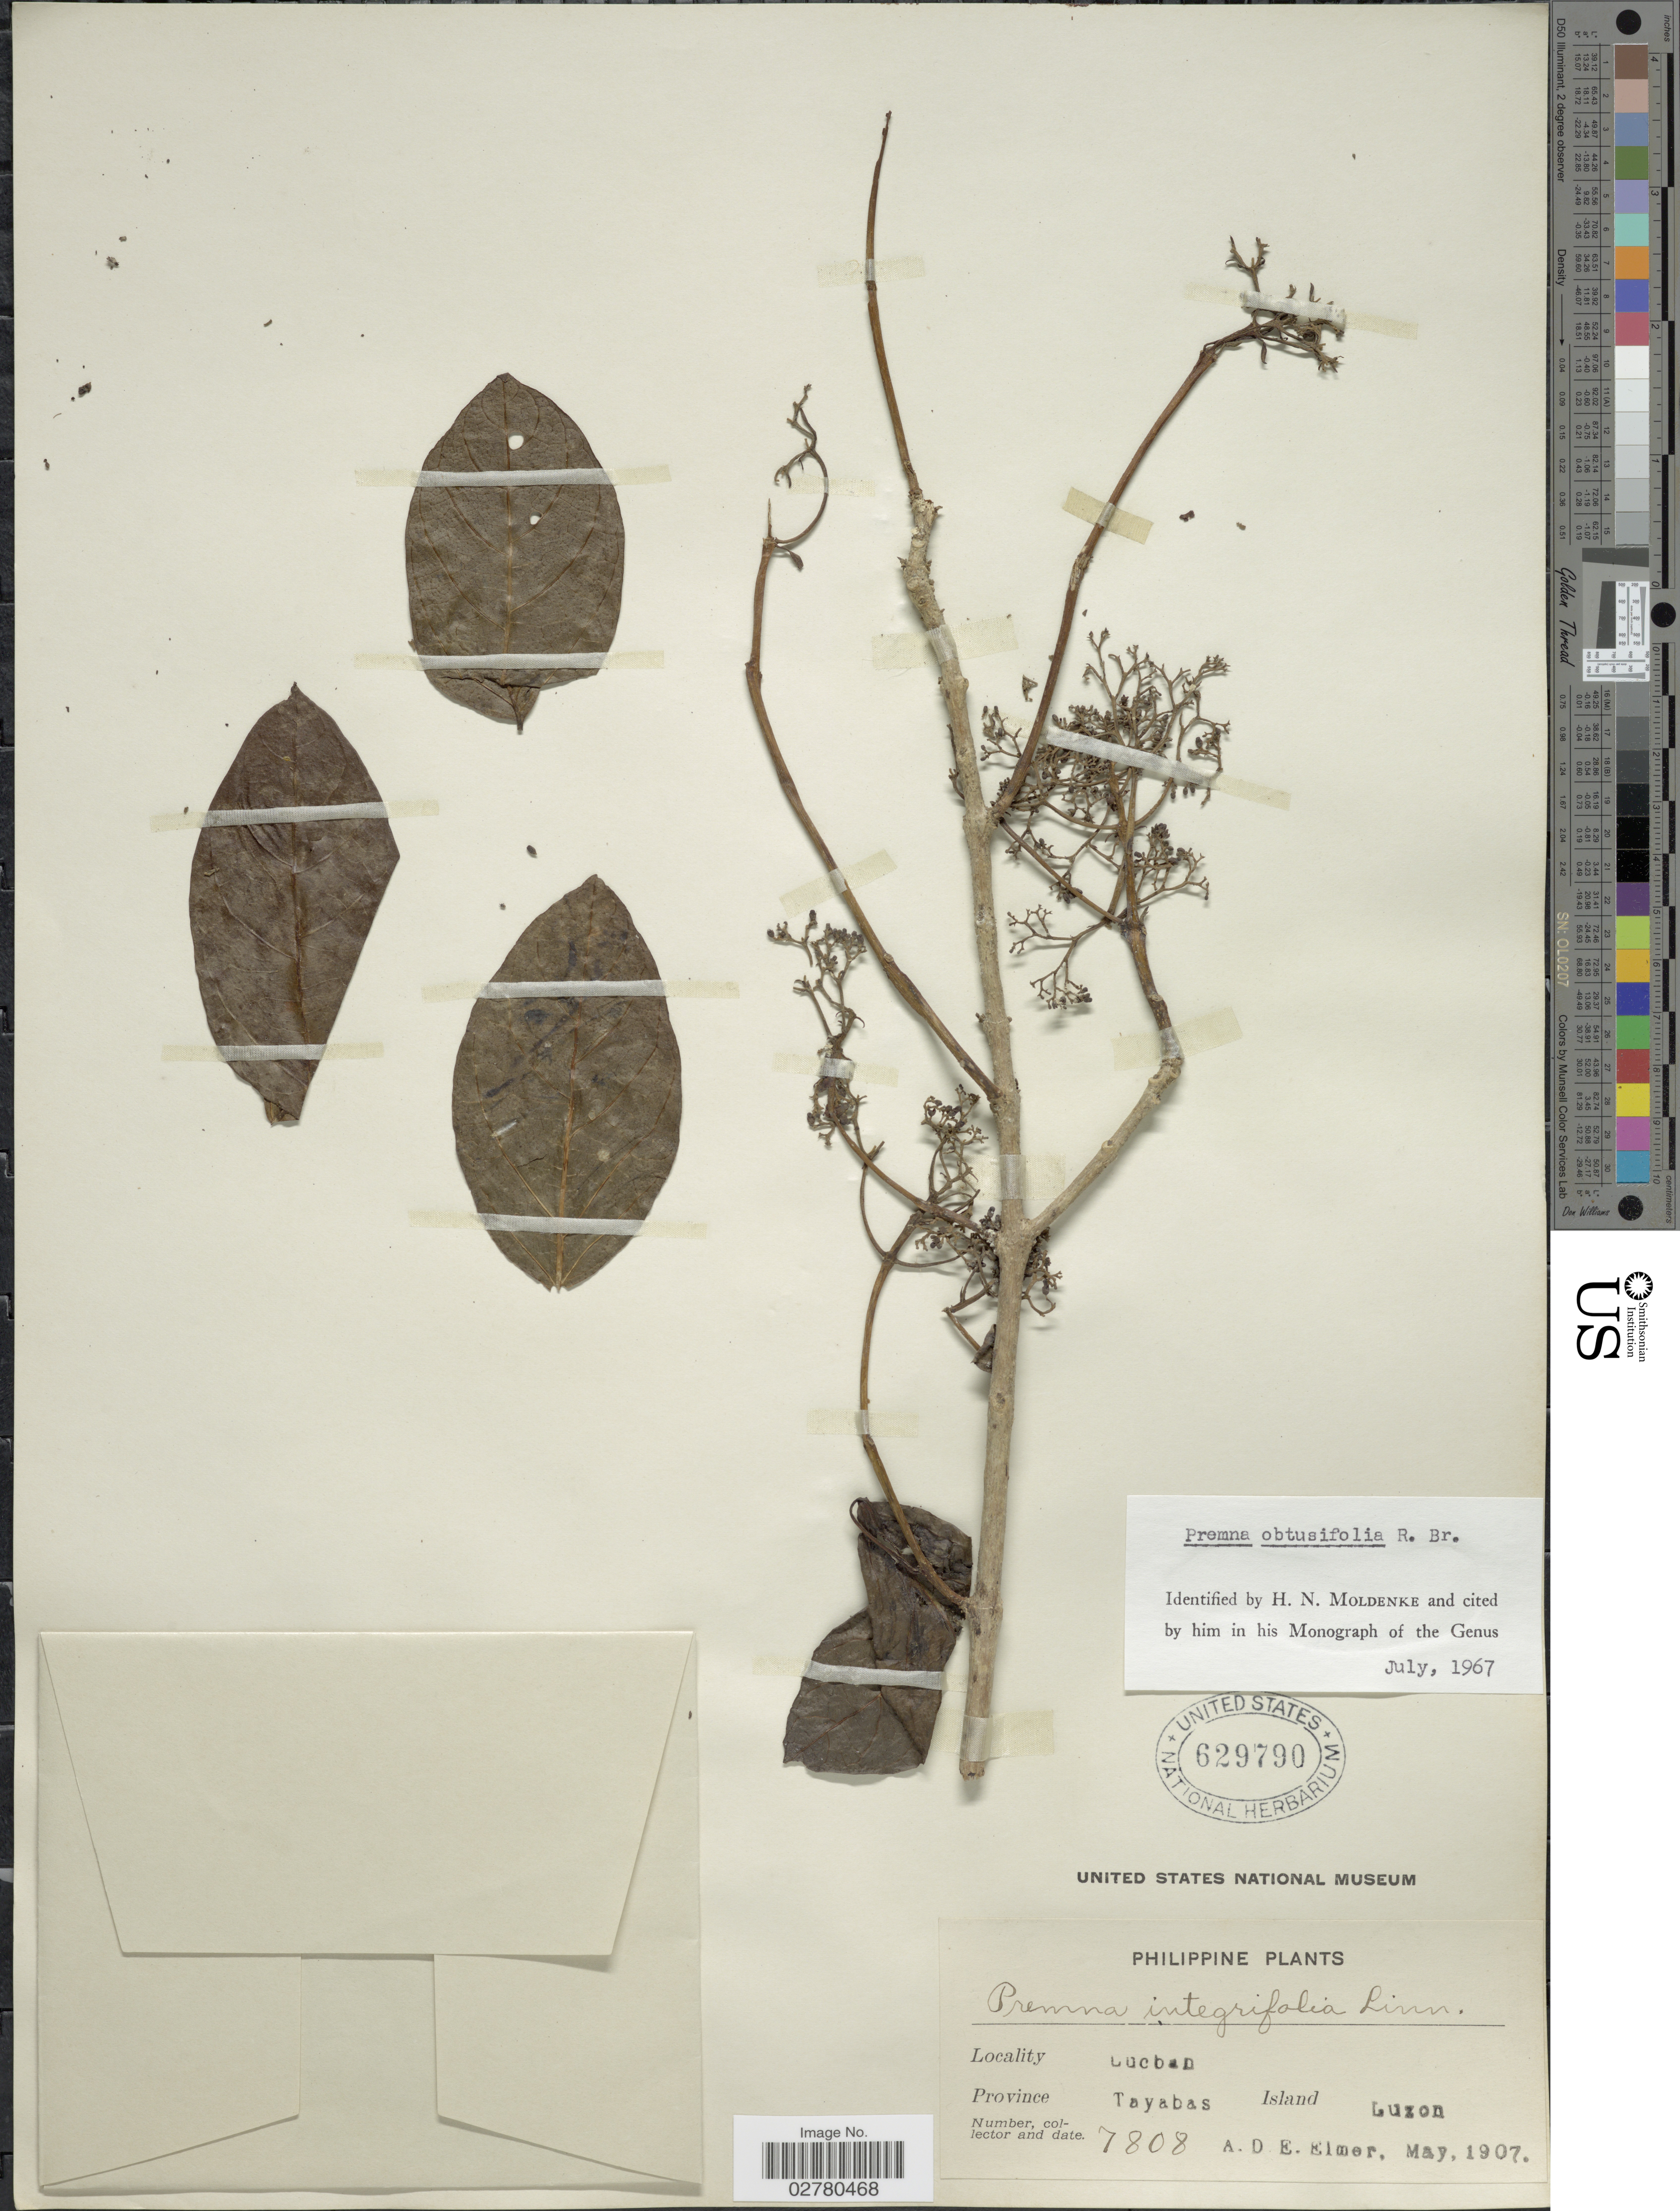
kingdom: Plantae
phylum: Tracheophyta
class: Magnoliopsida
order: Lamiales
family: Lamiaceae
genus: Premna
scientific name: Premna obtusifolia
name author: R. Br.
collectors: A. D. E. Elmer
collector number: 7808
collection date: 1907-05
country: Philippines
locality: Lucban, Province Tayabas, Island Luzon.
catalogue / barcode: US 629790